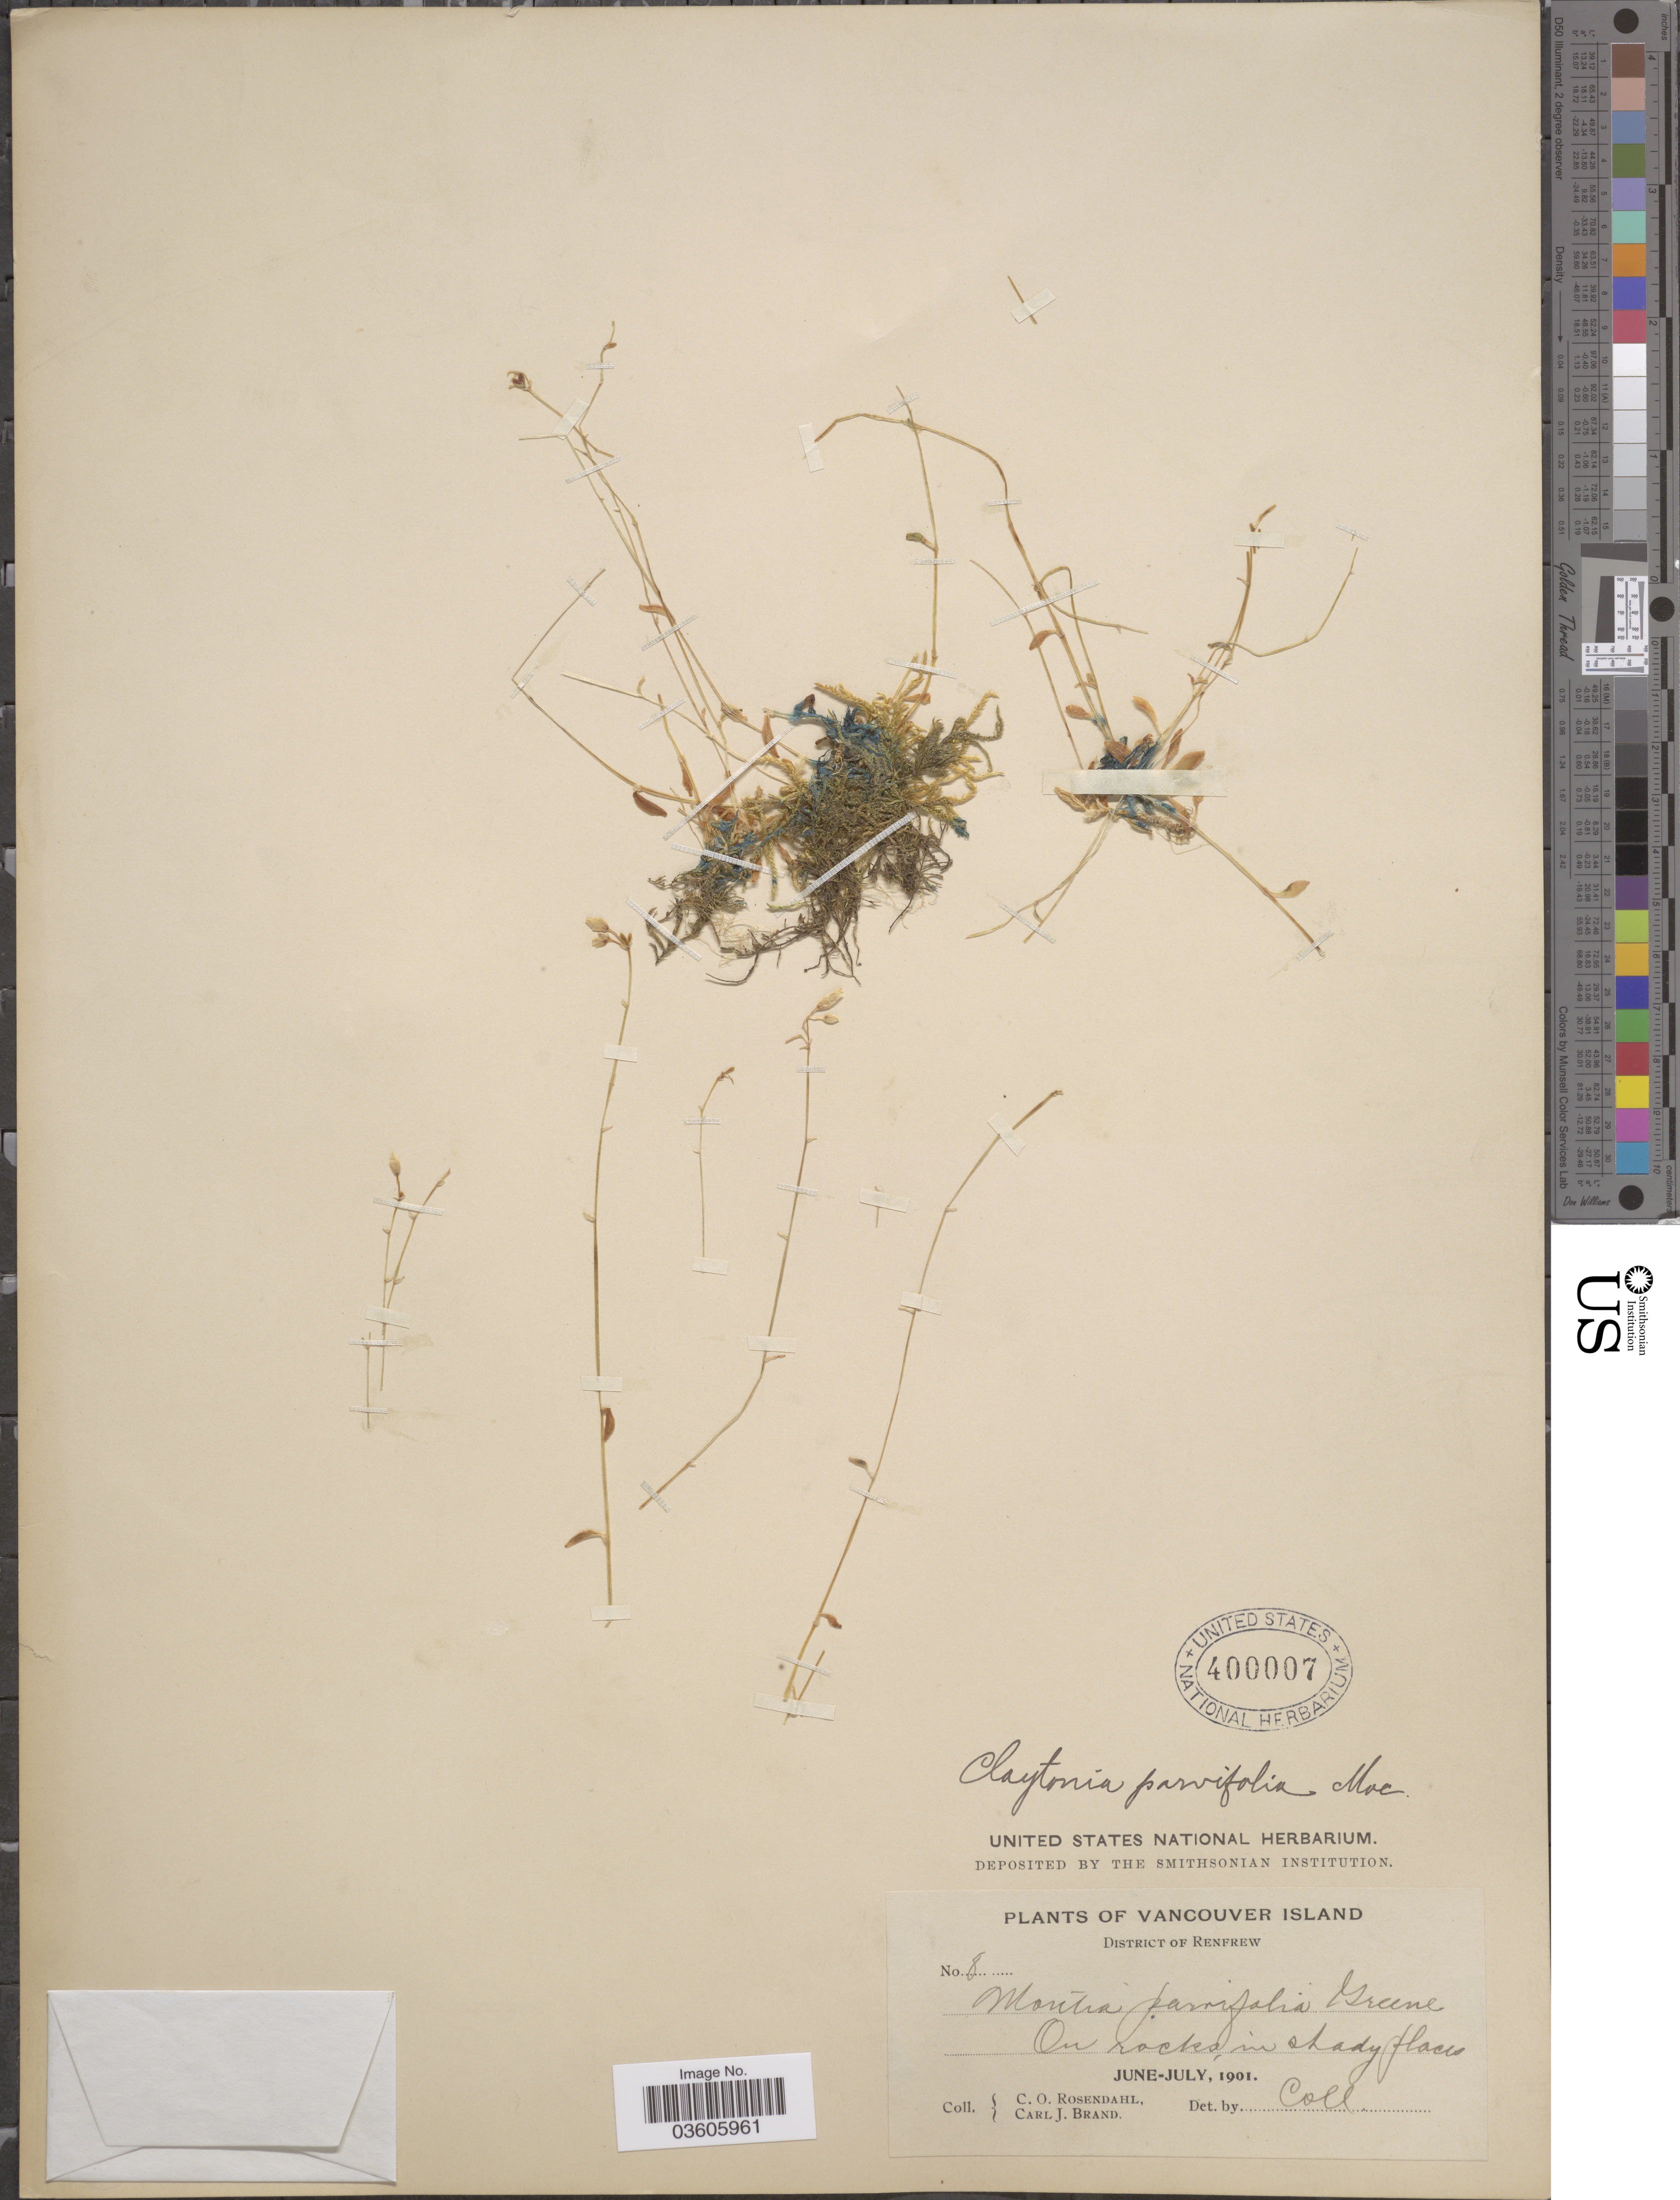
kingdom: Plantae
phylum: Tracheophyta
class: Magnoliopsida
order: Caryophyllales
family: Montiaceae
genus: Montia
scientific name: Montia parvifolia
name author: (Moc. ex DC.) Greene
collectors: C. O. Rosendahl & C. J. Brand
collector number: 8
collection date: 1901-06/1901-07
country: Canada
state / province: British Columbia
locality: Vancouver Island. District of Renfrew.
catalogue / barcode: US 400007